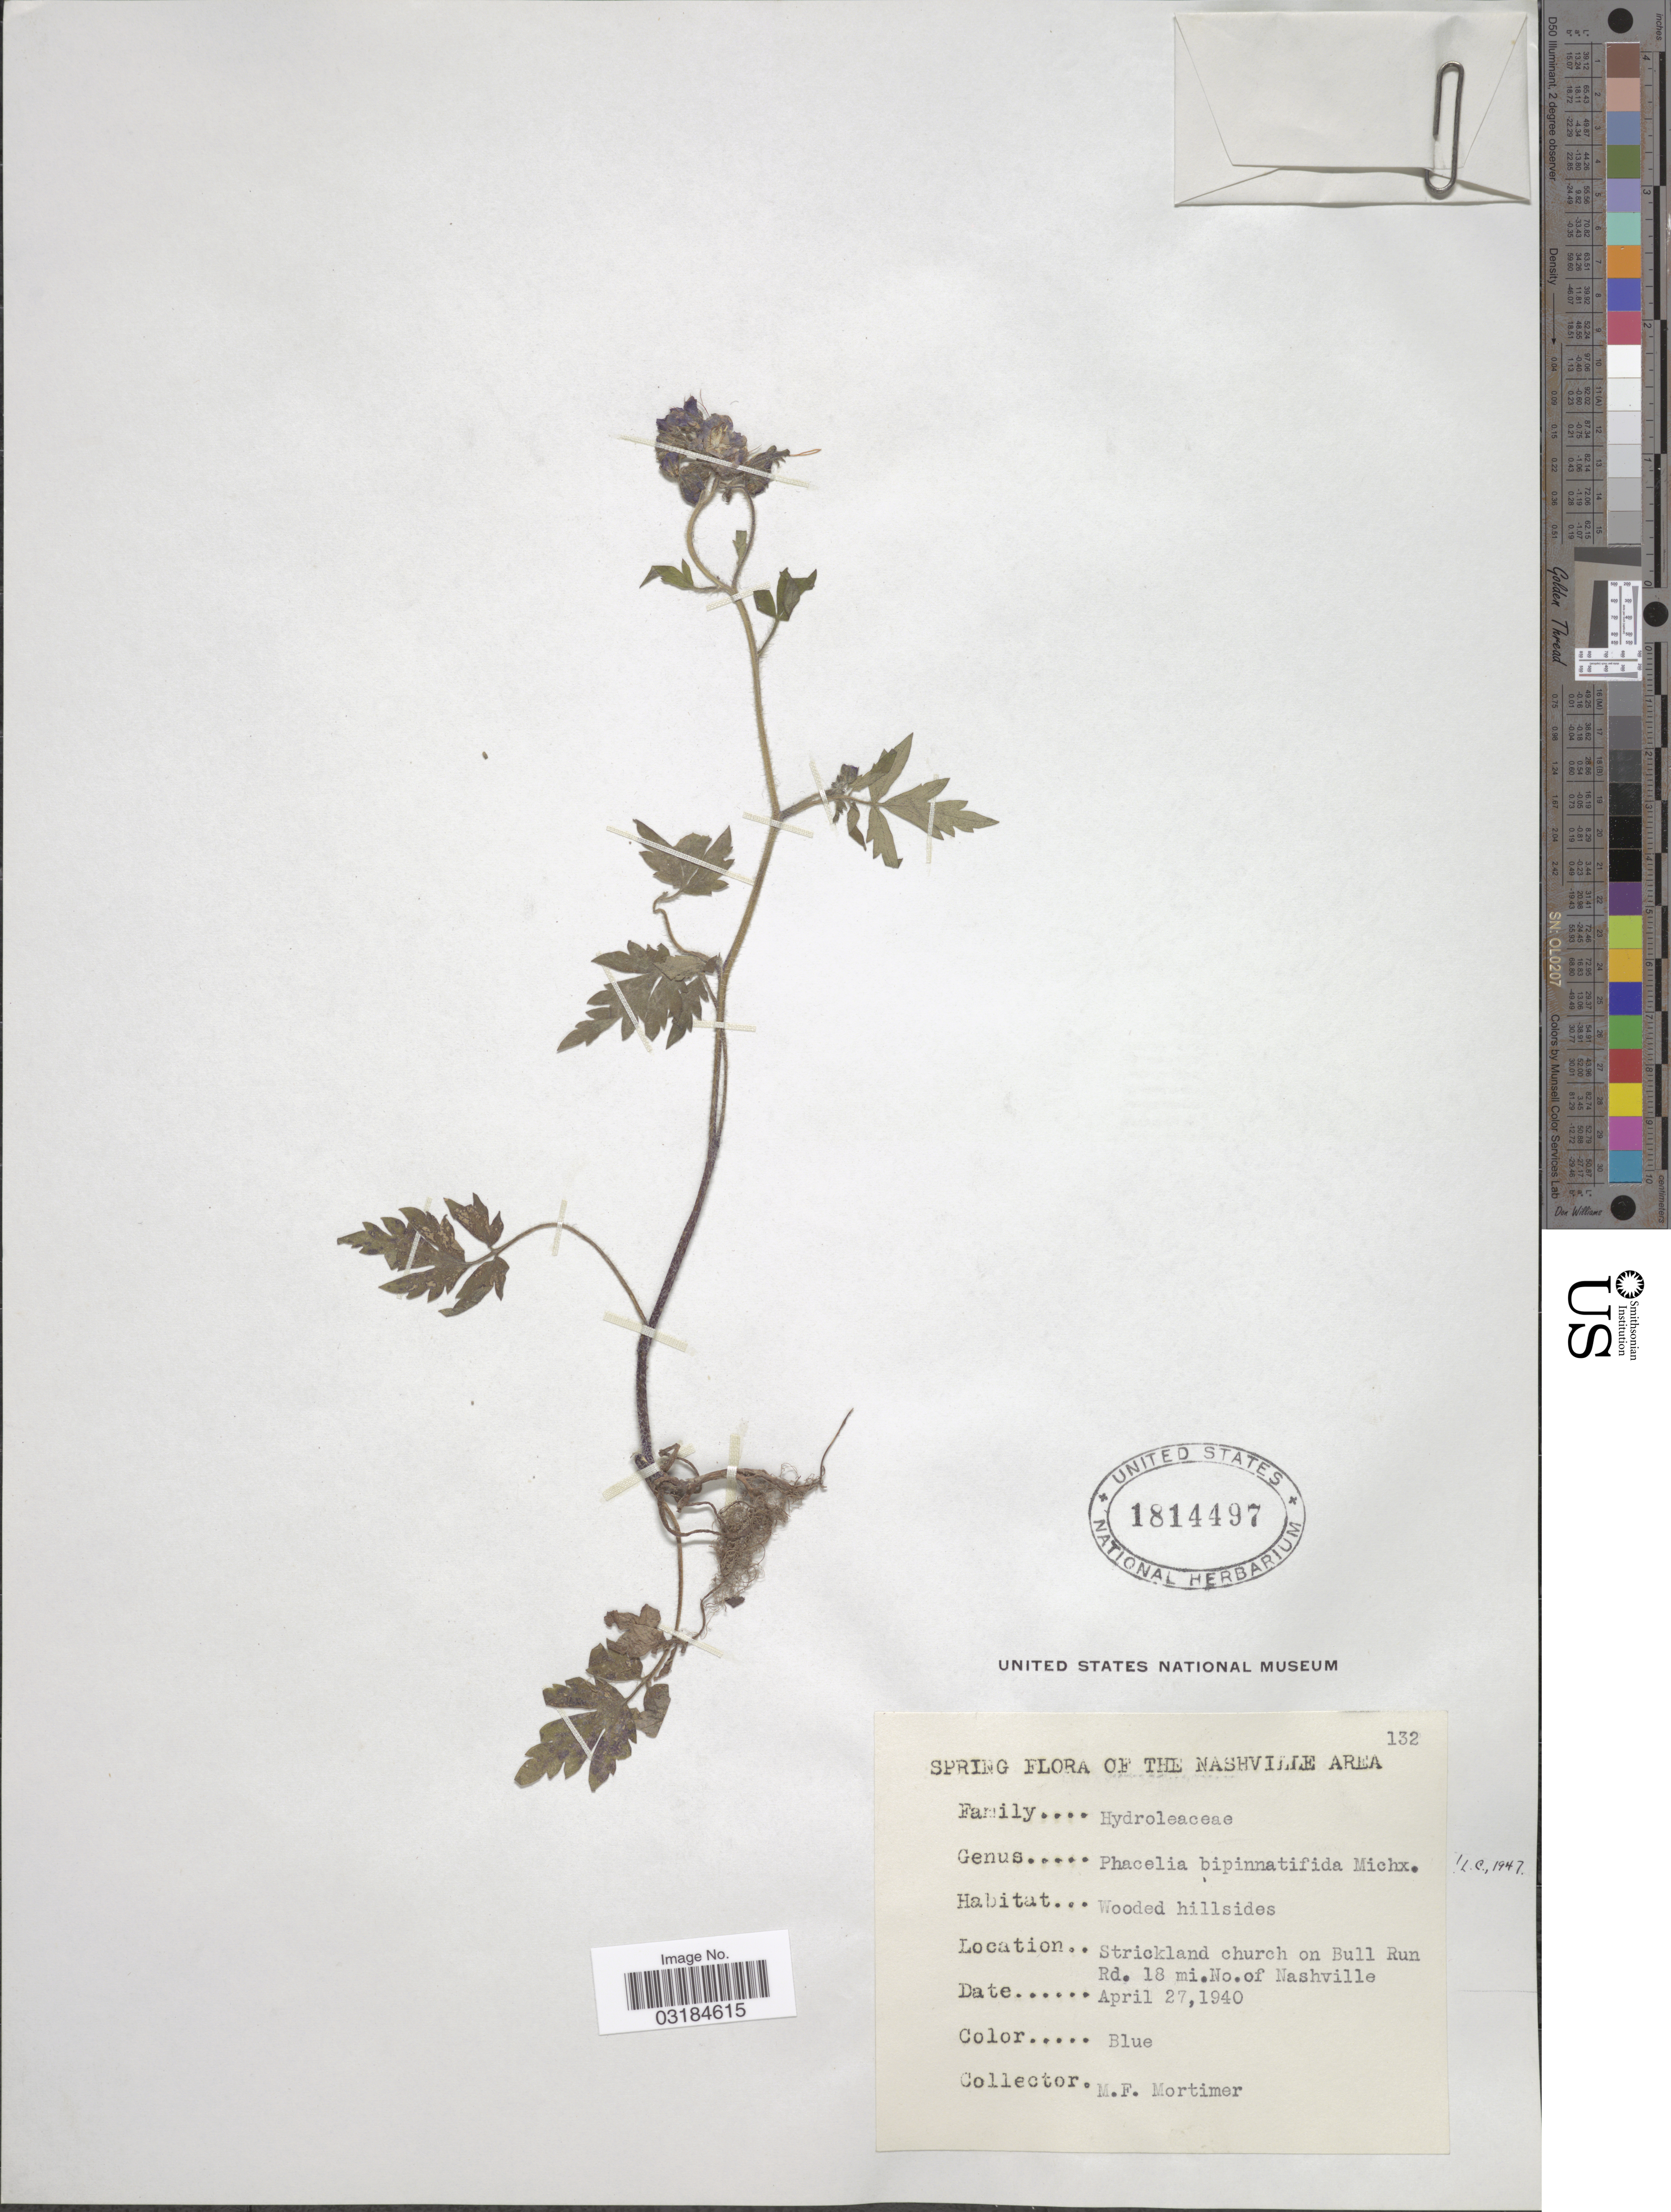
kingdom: Plantae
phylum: Tracheophyta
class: Magnoliopsida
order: Boraginales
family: Hydrophyllaceae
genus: Phacelia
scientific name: Phacelia bipinnatifida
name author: (Atwood) Michx.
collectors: M. Mortimer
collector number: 132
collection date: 1940-04-27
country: United States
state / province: Tennessee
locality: Strickland church on Bull Run Rd. 18 mi. No. of Nashville.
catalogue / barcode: US 1814497